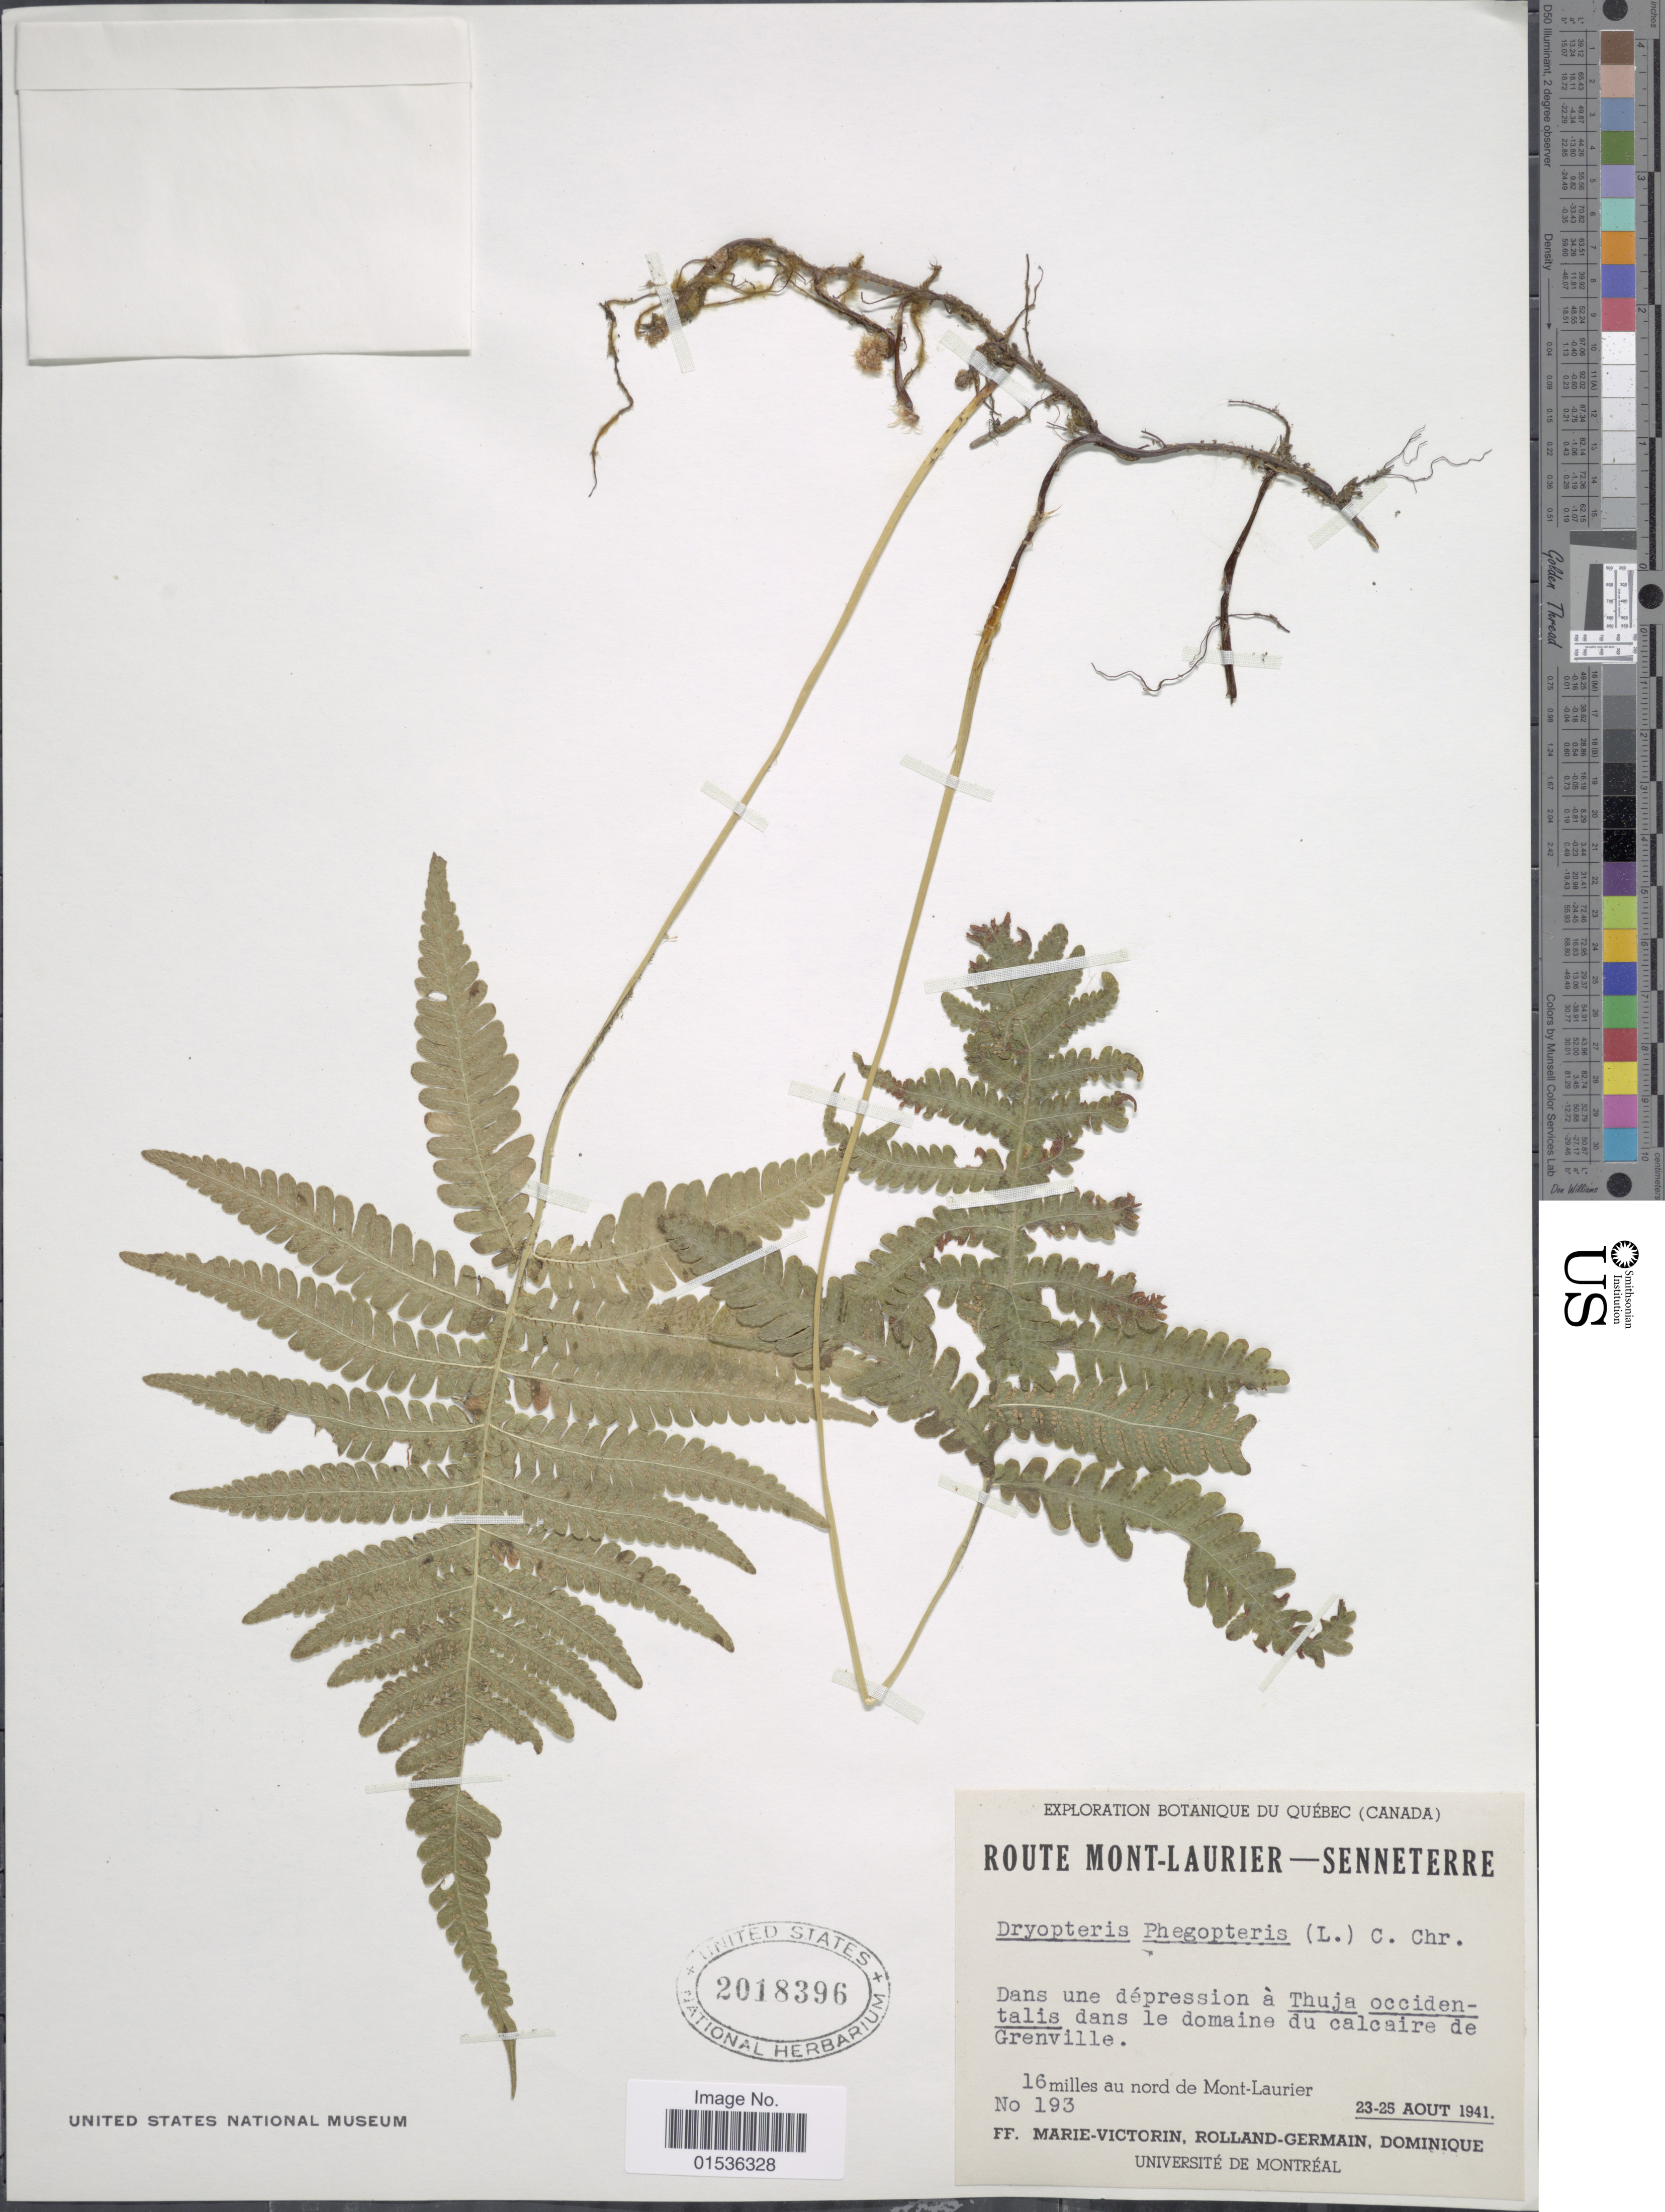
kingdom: Plantae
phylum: Tracheophyta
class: Polypodiopsida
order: Polypodiales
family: Thelypteridaceae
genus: Phegopteris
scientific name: Phegopteris connectilis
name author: (Michx.) Watt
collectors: Fr. Marie-Victorin, Rolland-Germain & F. Dominique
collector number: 193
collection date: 1941-08-23/1941-08-25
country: Canada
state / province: Quebec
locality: Route Mont-Laurier - Senneterre, dans une depression a Thuja occidentalis dans le domaine du cacaire de Grenville, 16 miles au nord de Mont-Laurier.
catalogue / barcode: US 2018396